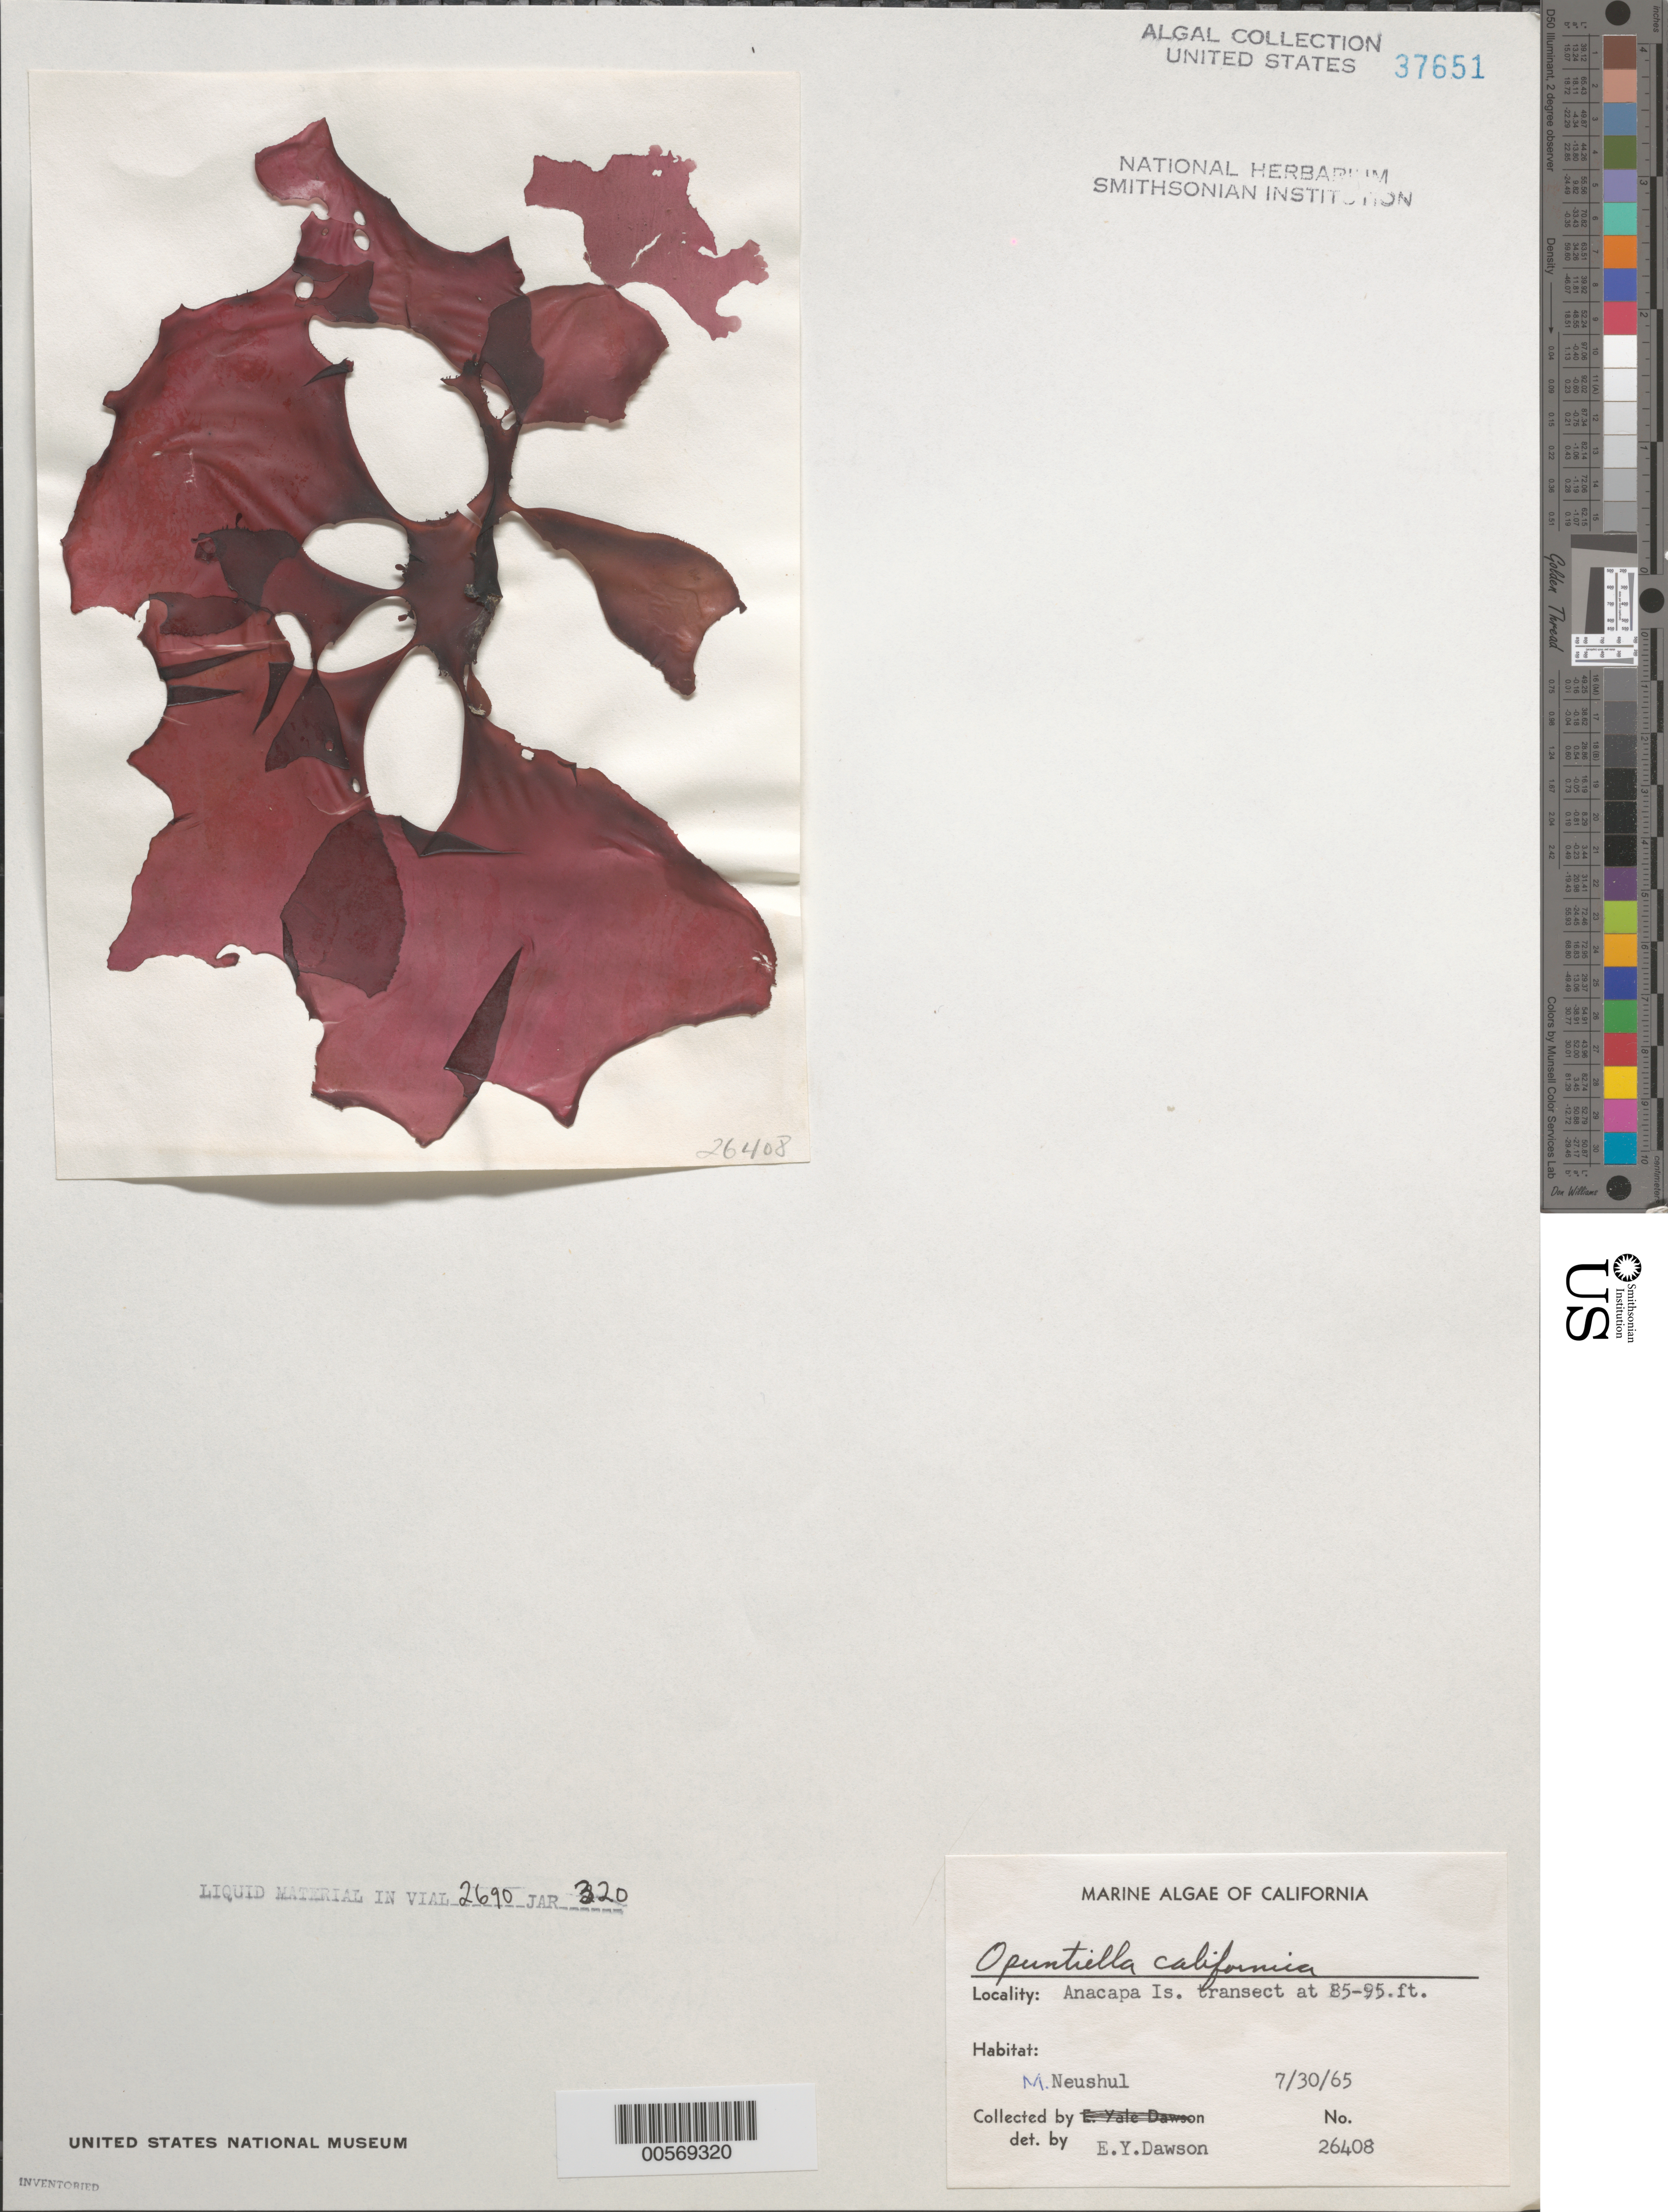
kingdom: Plantae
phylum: Rhodophyta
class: Florideophyceae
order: Gigartinales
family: Furcellariaceae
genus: Opuntiella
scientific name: Opuntiella californica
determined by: Dawson, E. Y.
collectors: M. Neushul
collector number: EYD 26408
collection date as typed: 30 Jul 1965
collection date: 1965-07-30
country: United States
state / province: California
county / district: Ventura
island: Anacapa Island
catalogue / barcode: US 37651